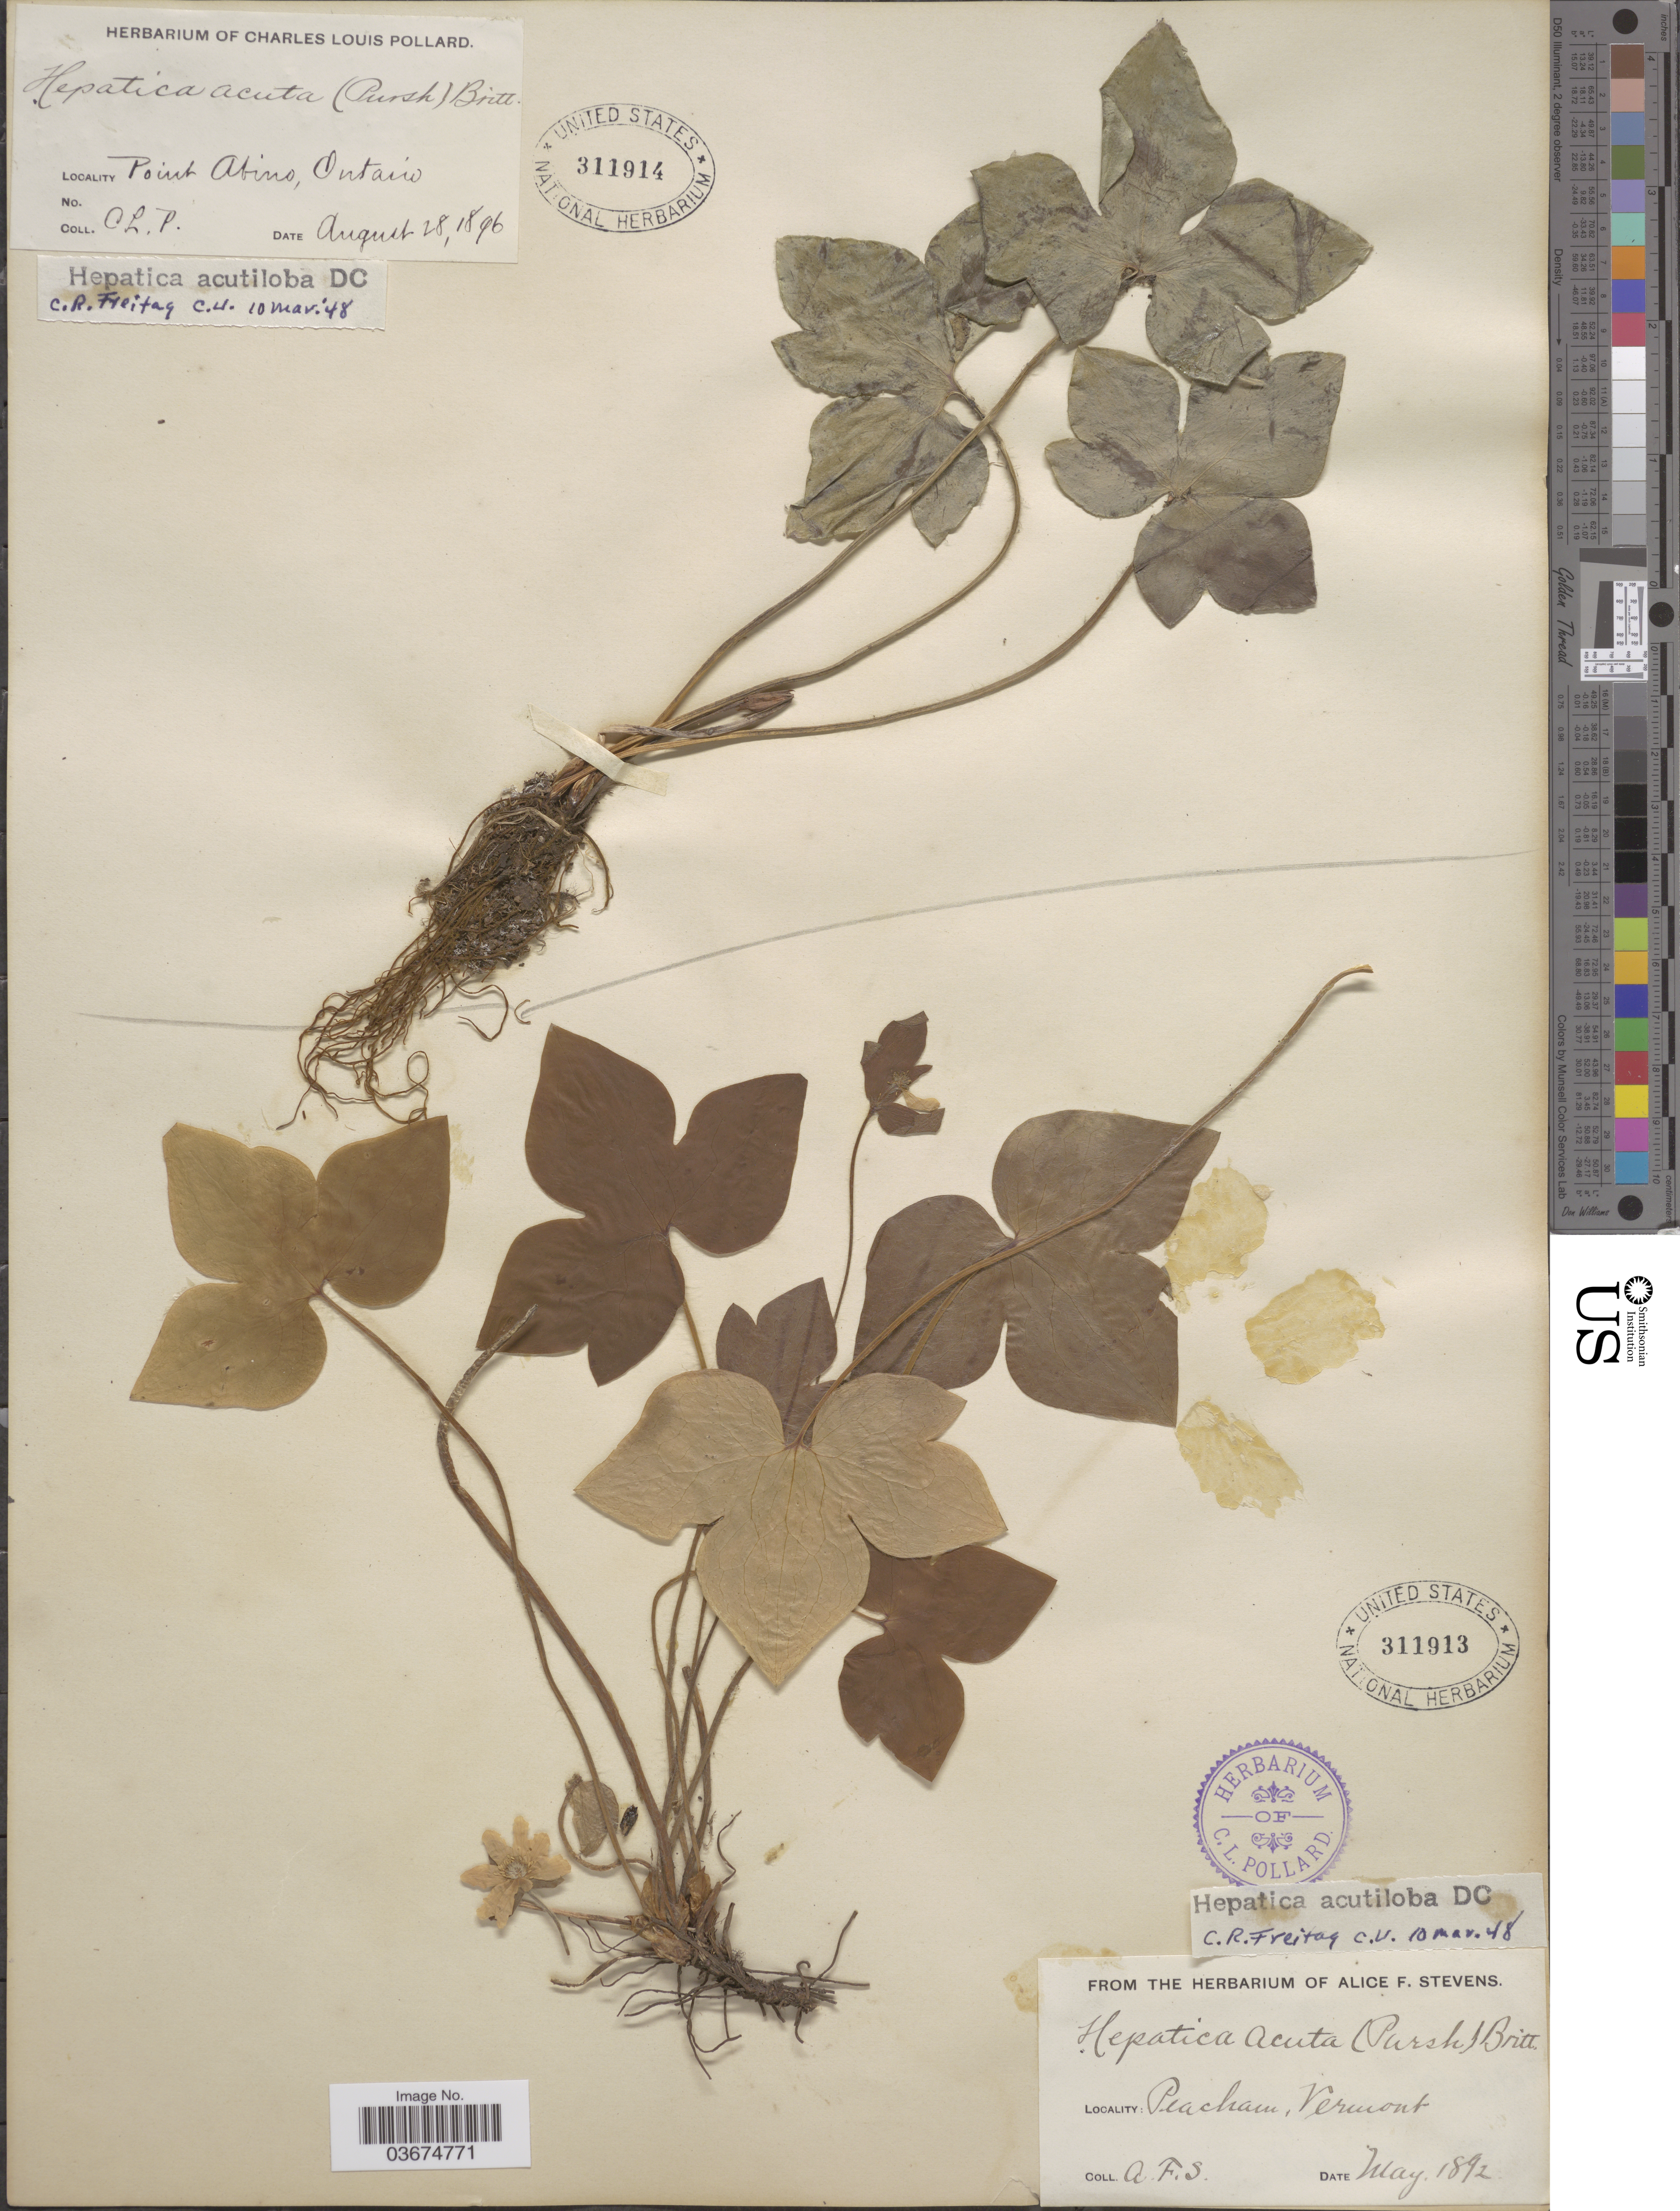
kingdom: Plantae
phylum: Tracheophyta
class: Magnoliopsida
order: Ranunculales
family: Ranunculaceae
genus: Hepatica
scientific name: Hepatica acutiloba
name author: DC.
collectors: C. L. Pollard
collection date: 1896-08-28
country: Canada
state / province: Ontario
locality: Point Abino.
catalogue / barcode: US 311914